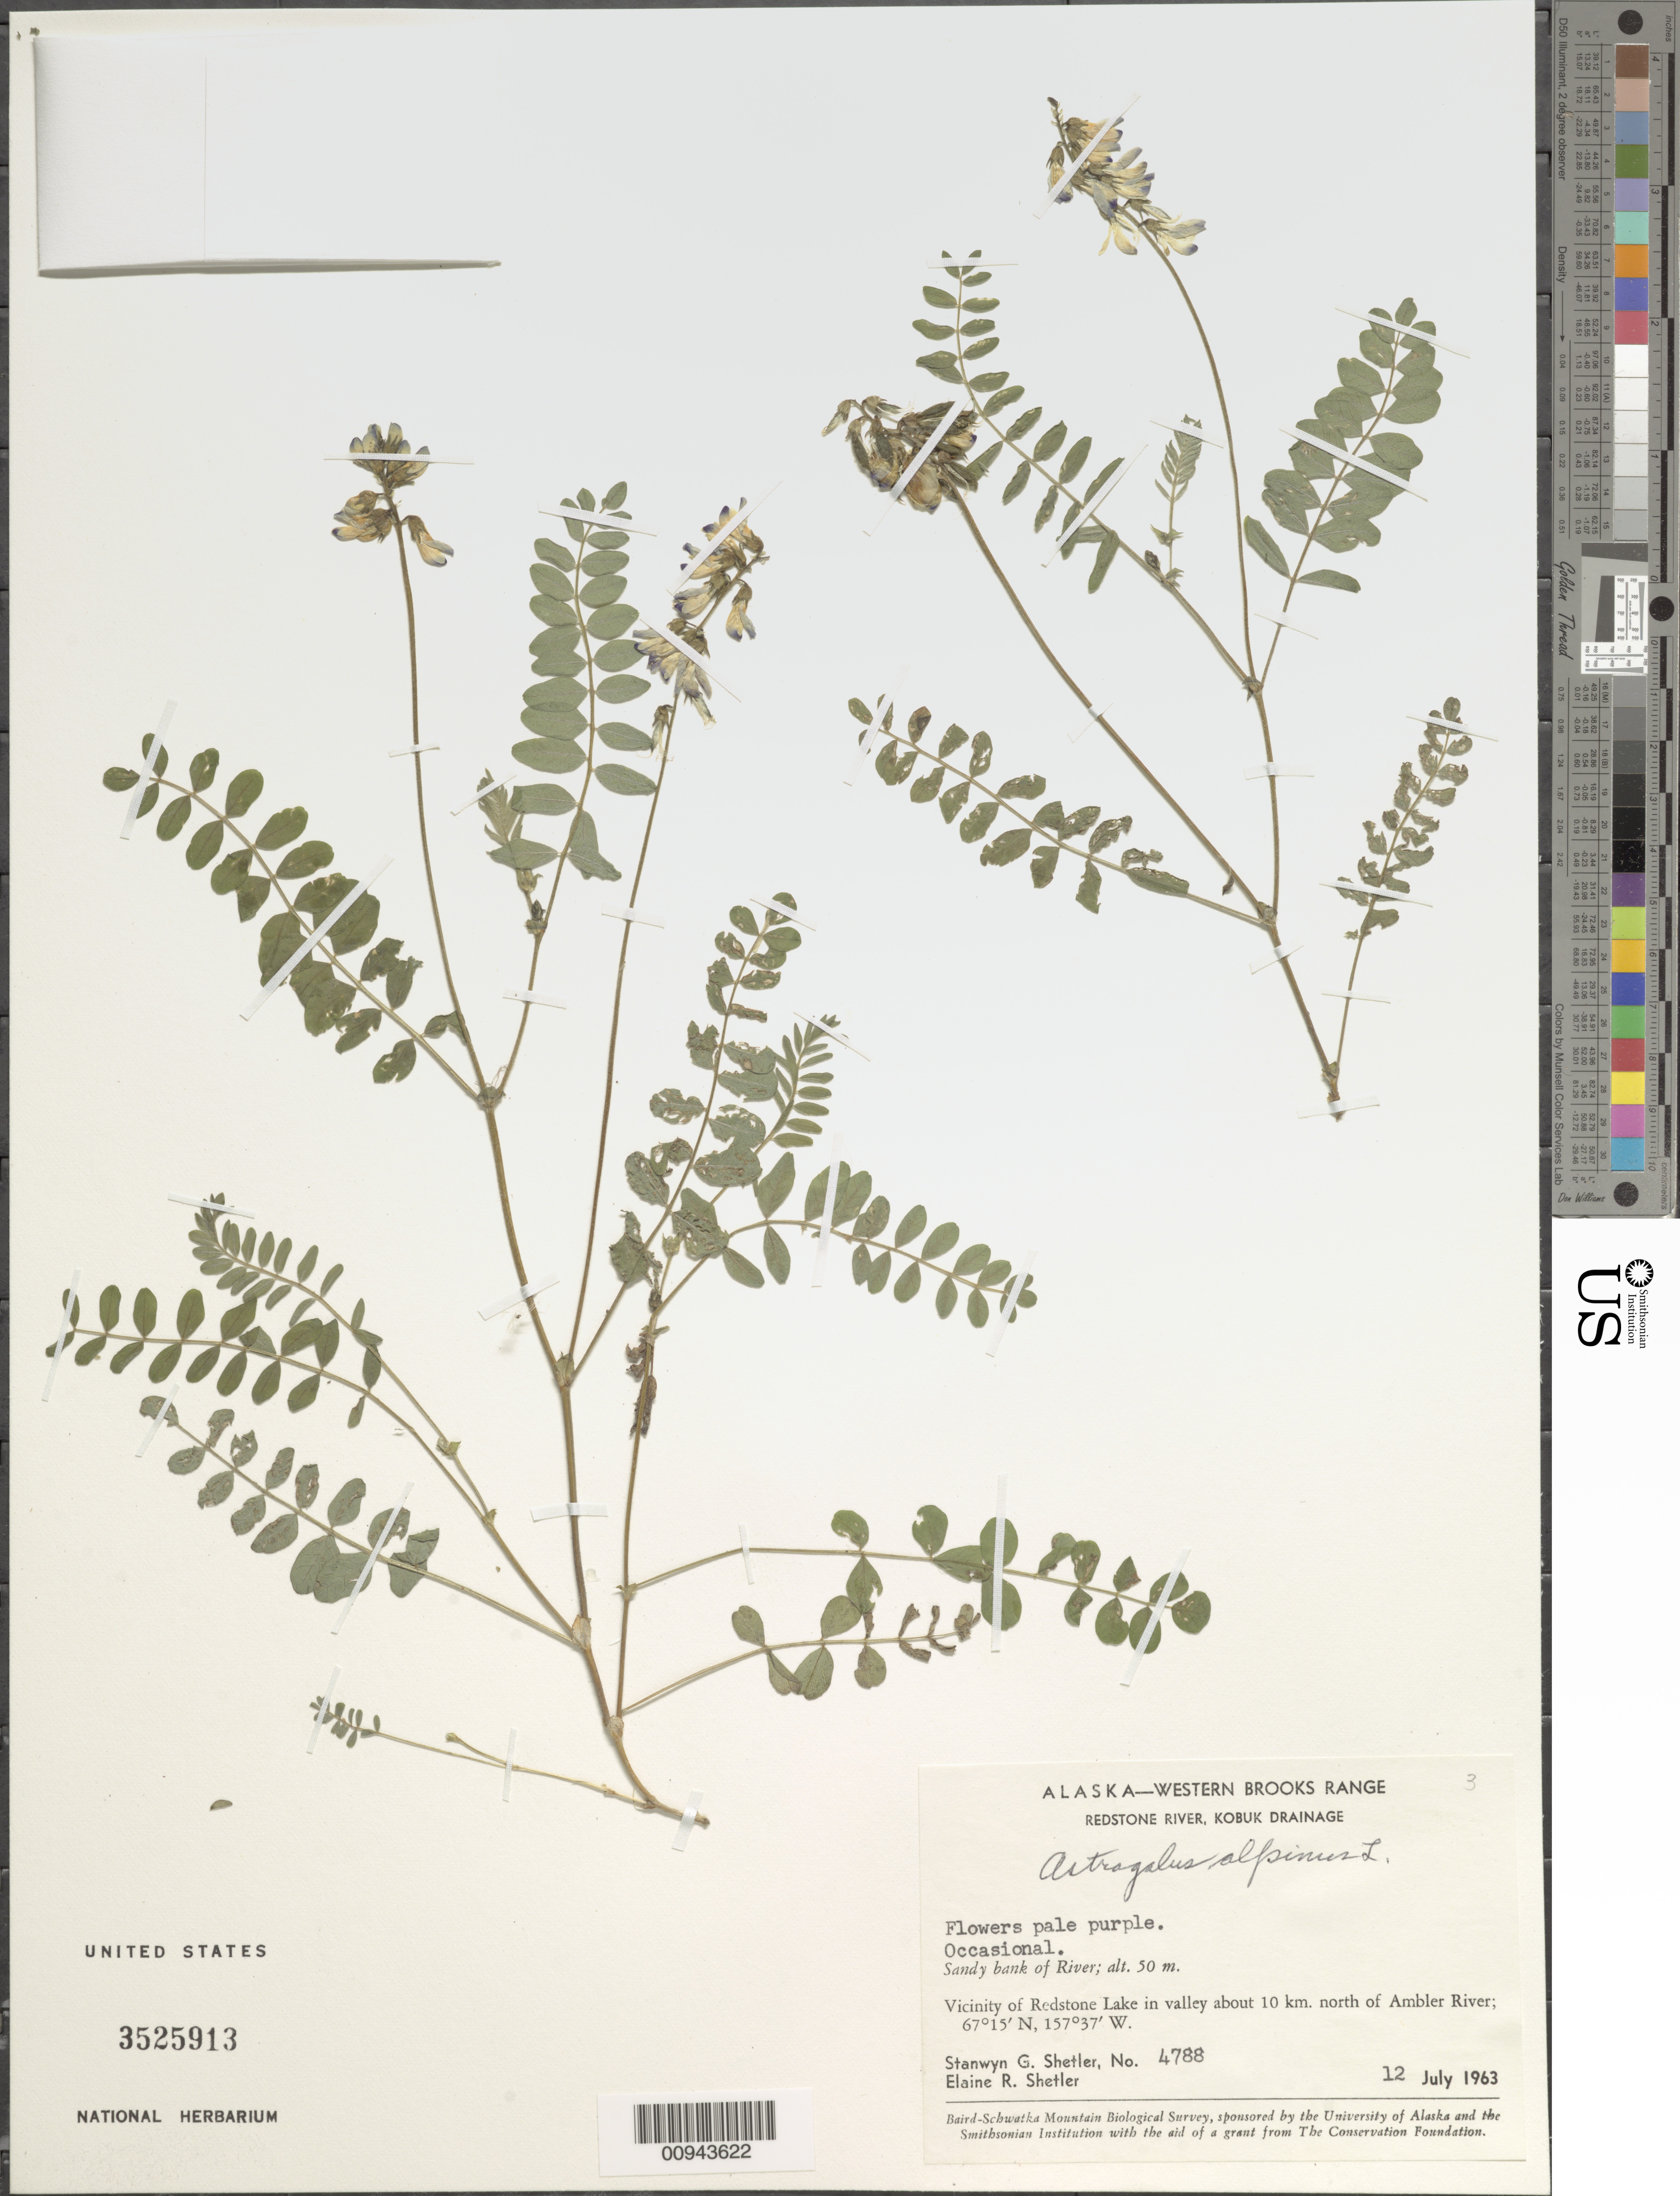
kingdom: Plantae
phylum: Tracheophyta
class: Magnoliopsida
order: Fabales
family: Fabaceae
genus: Astragalus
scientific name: Astragalus alpinus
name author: L.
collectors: S. Shetler & E. R. Shetler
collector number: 4788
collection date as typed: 12 Jul 1963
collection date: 1963-07-12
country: United States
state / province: Alaska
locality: Vicinity of Redstone Lake in valley about 10 km. north of Ambler River. Western Brooks Range, Redstone River, Kobuk Drainage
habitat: Sandy bank of River.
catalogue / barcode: US 3525913